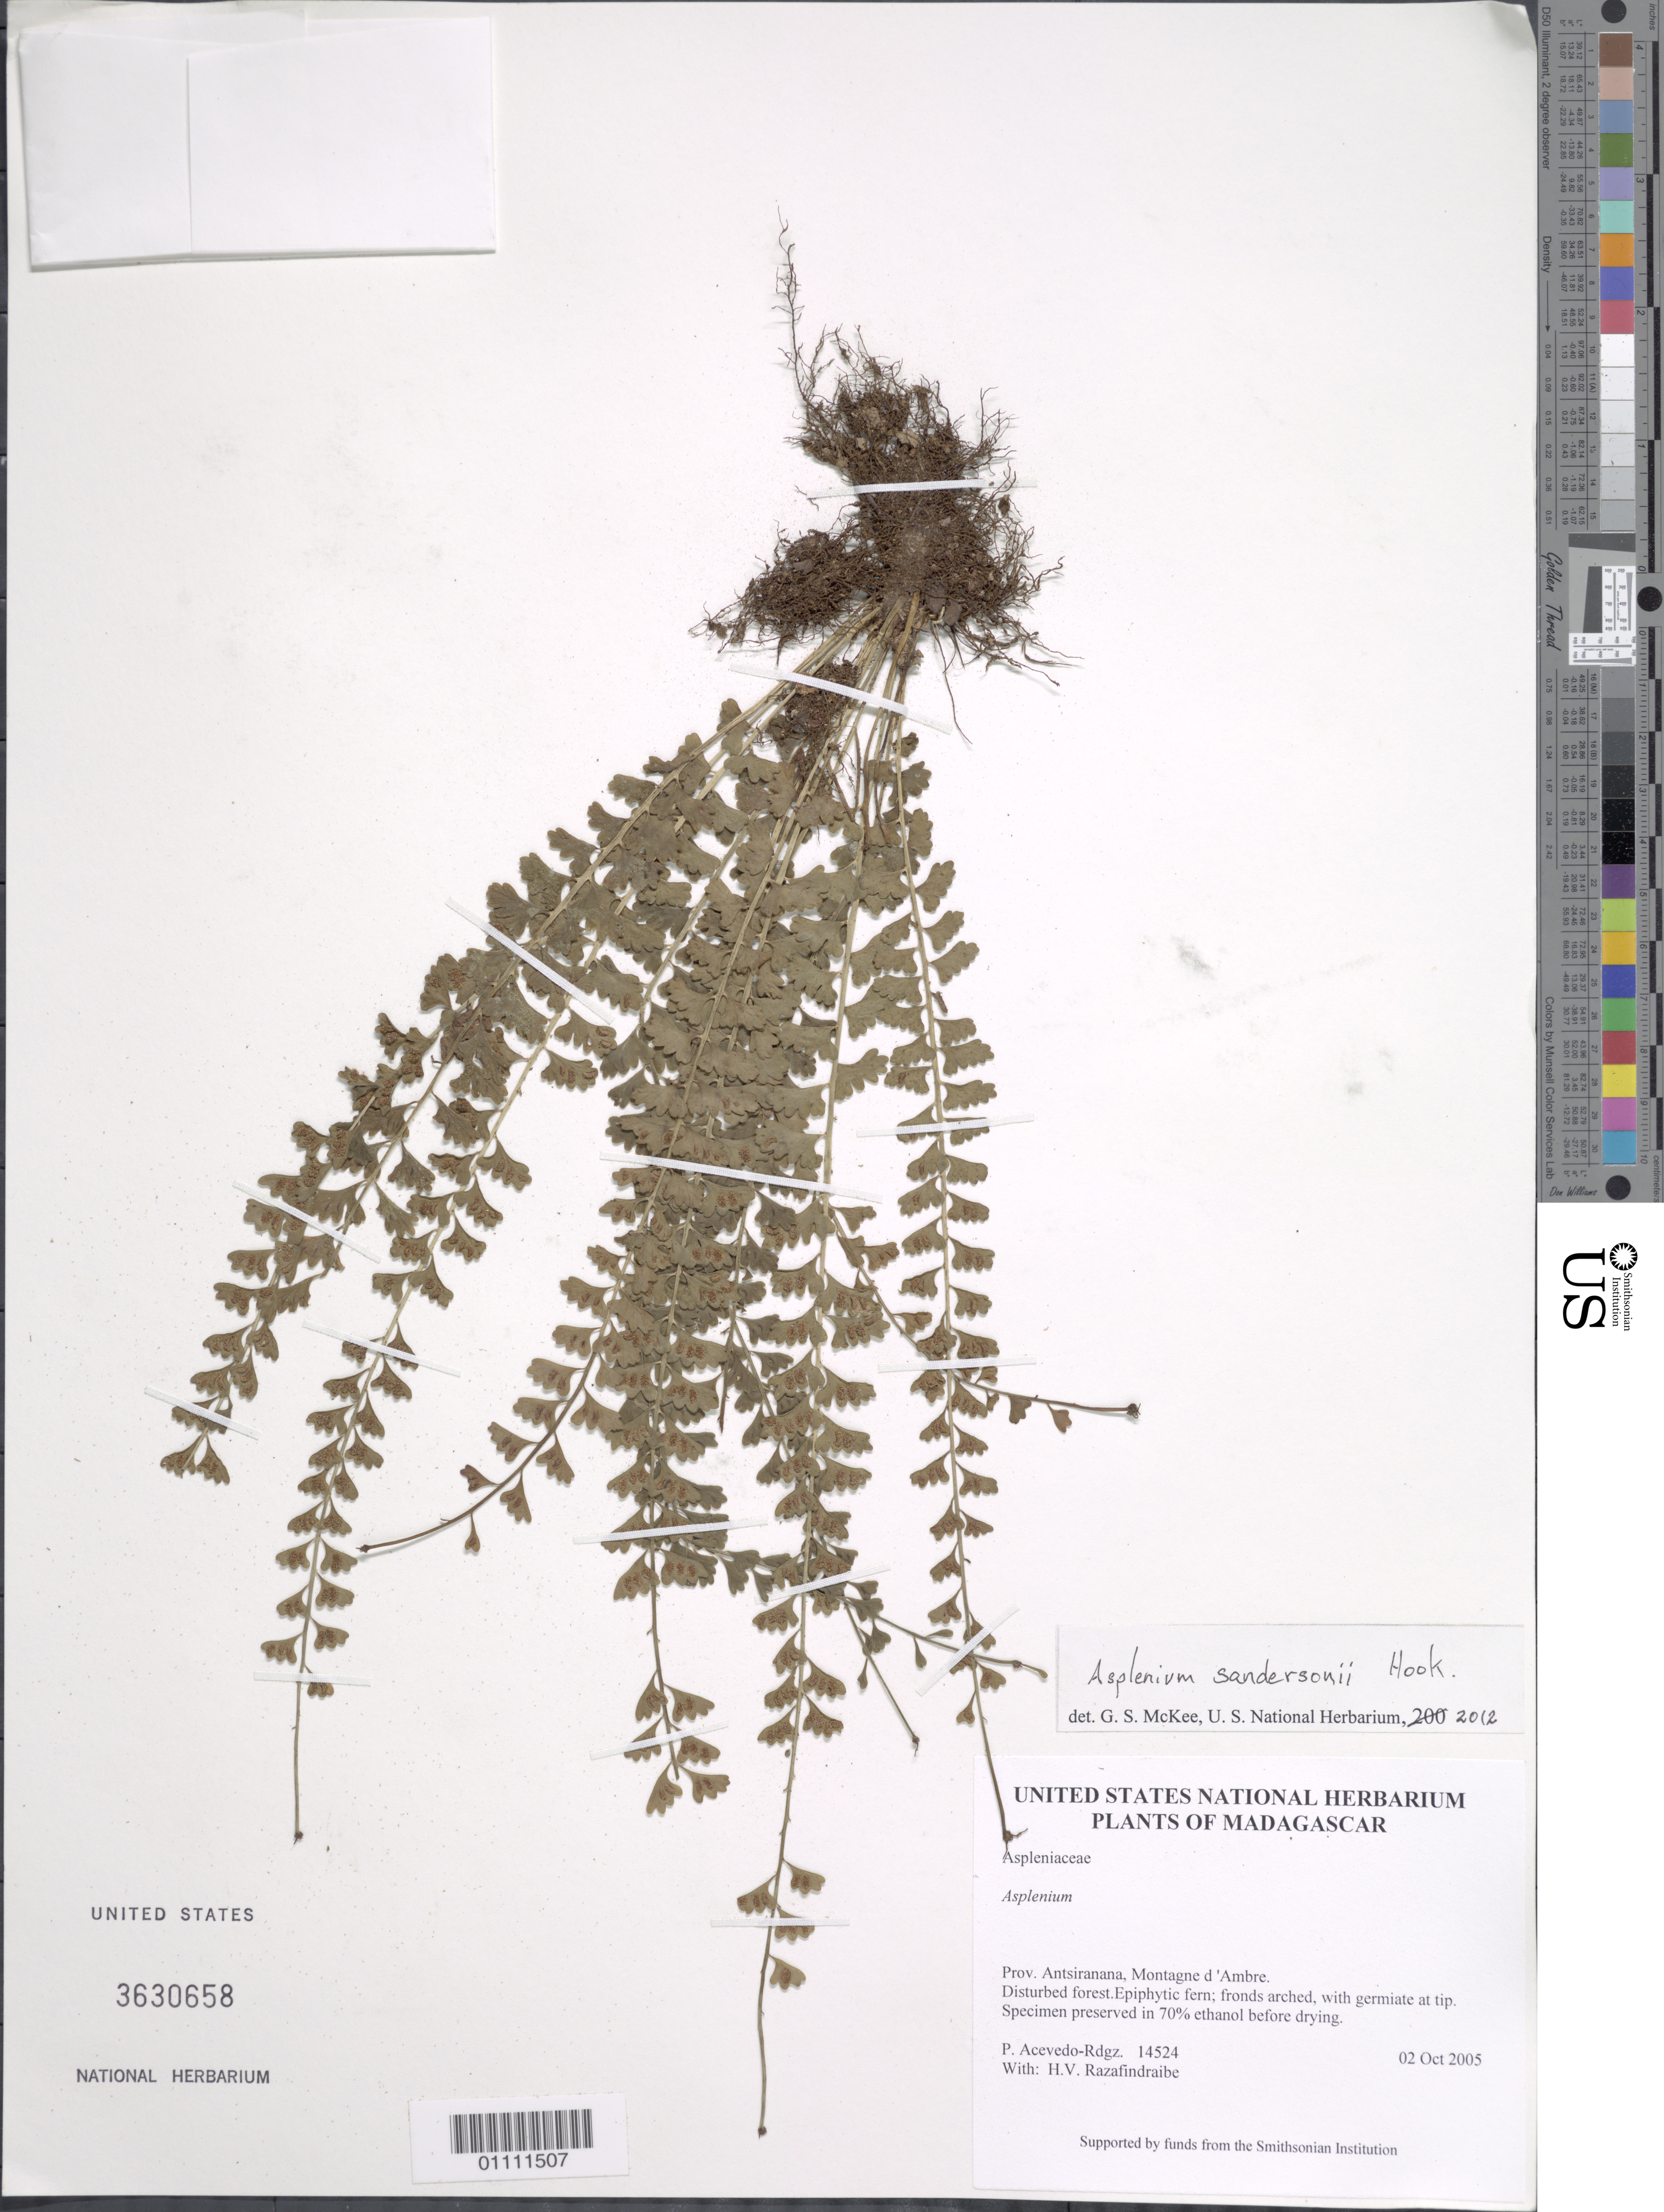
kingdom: Plantae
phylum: Tracheophyta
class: Polypodiopsida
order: Polypodiales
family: Aspleniaceae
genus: Asplenium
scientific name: Asplenium sandersonii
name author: Hook.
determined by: McKee, G. S., (US), NMNH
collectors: P. Acevedo-Rodr. & H. Razafindraibe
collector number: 14524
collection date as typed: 02 Oct 2005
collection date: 2005-10-02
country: Madagascar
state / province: Diana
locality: Prov. Antsiranana, Montagne d 'Ambre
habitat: Disturbed forest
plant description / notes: NY, K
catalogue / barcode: US 3630658